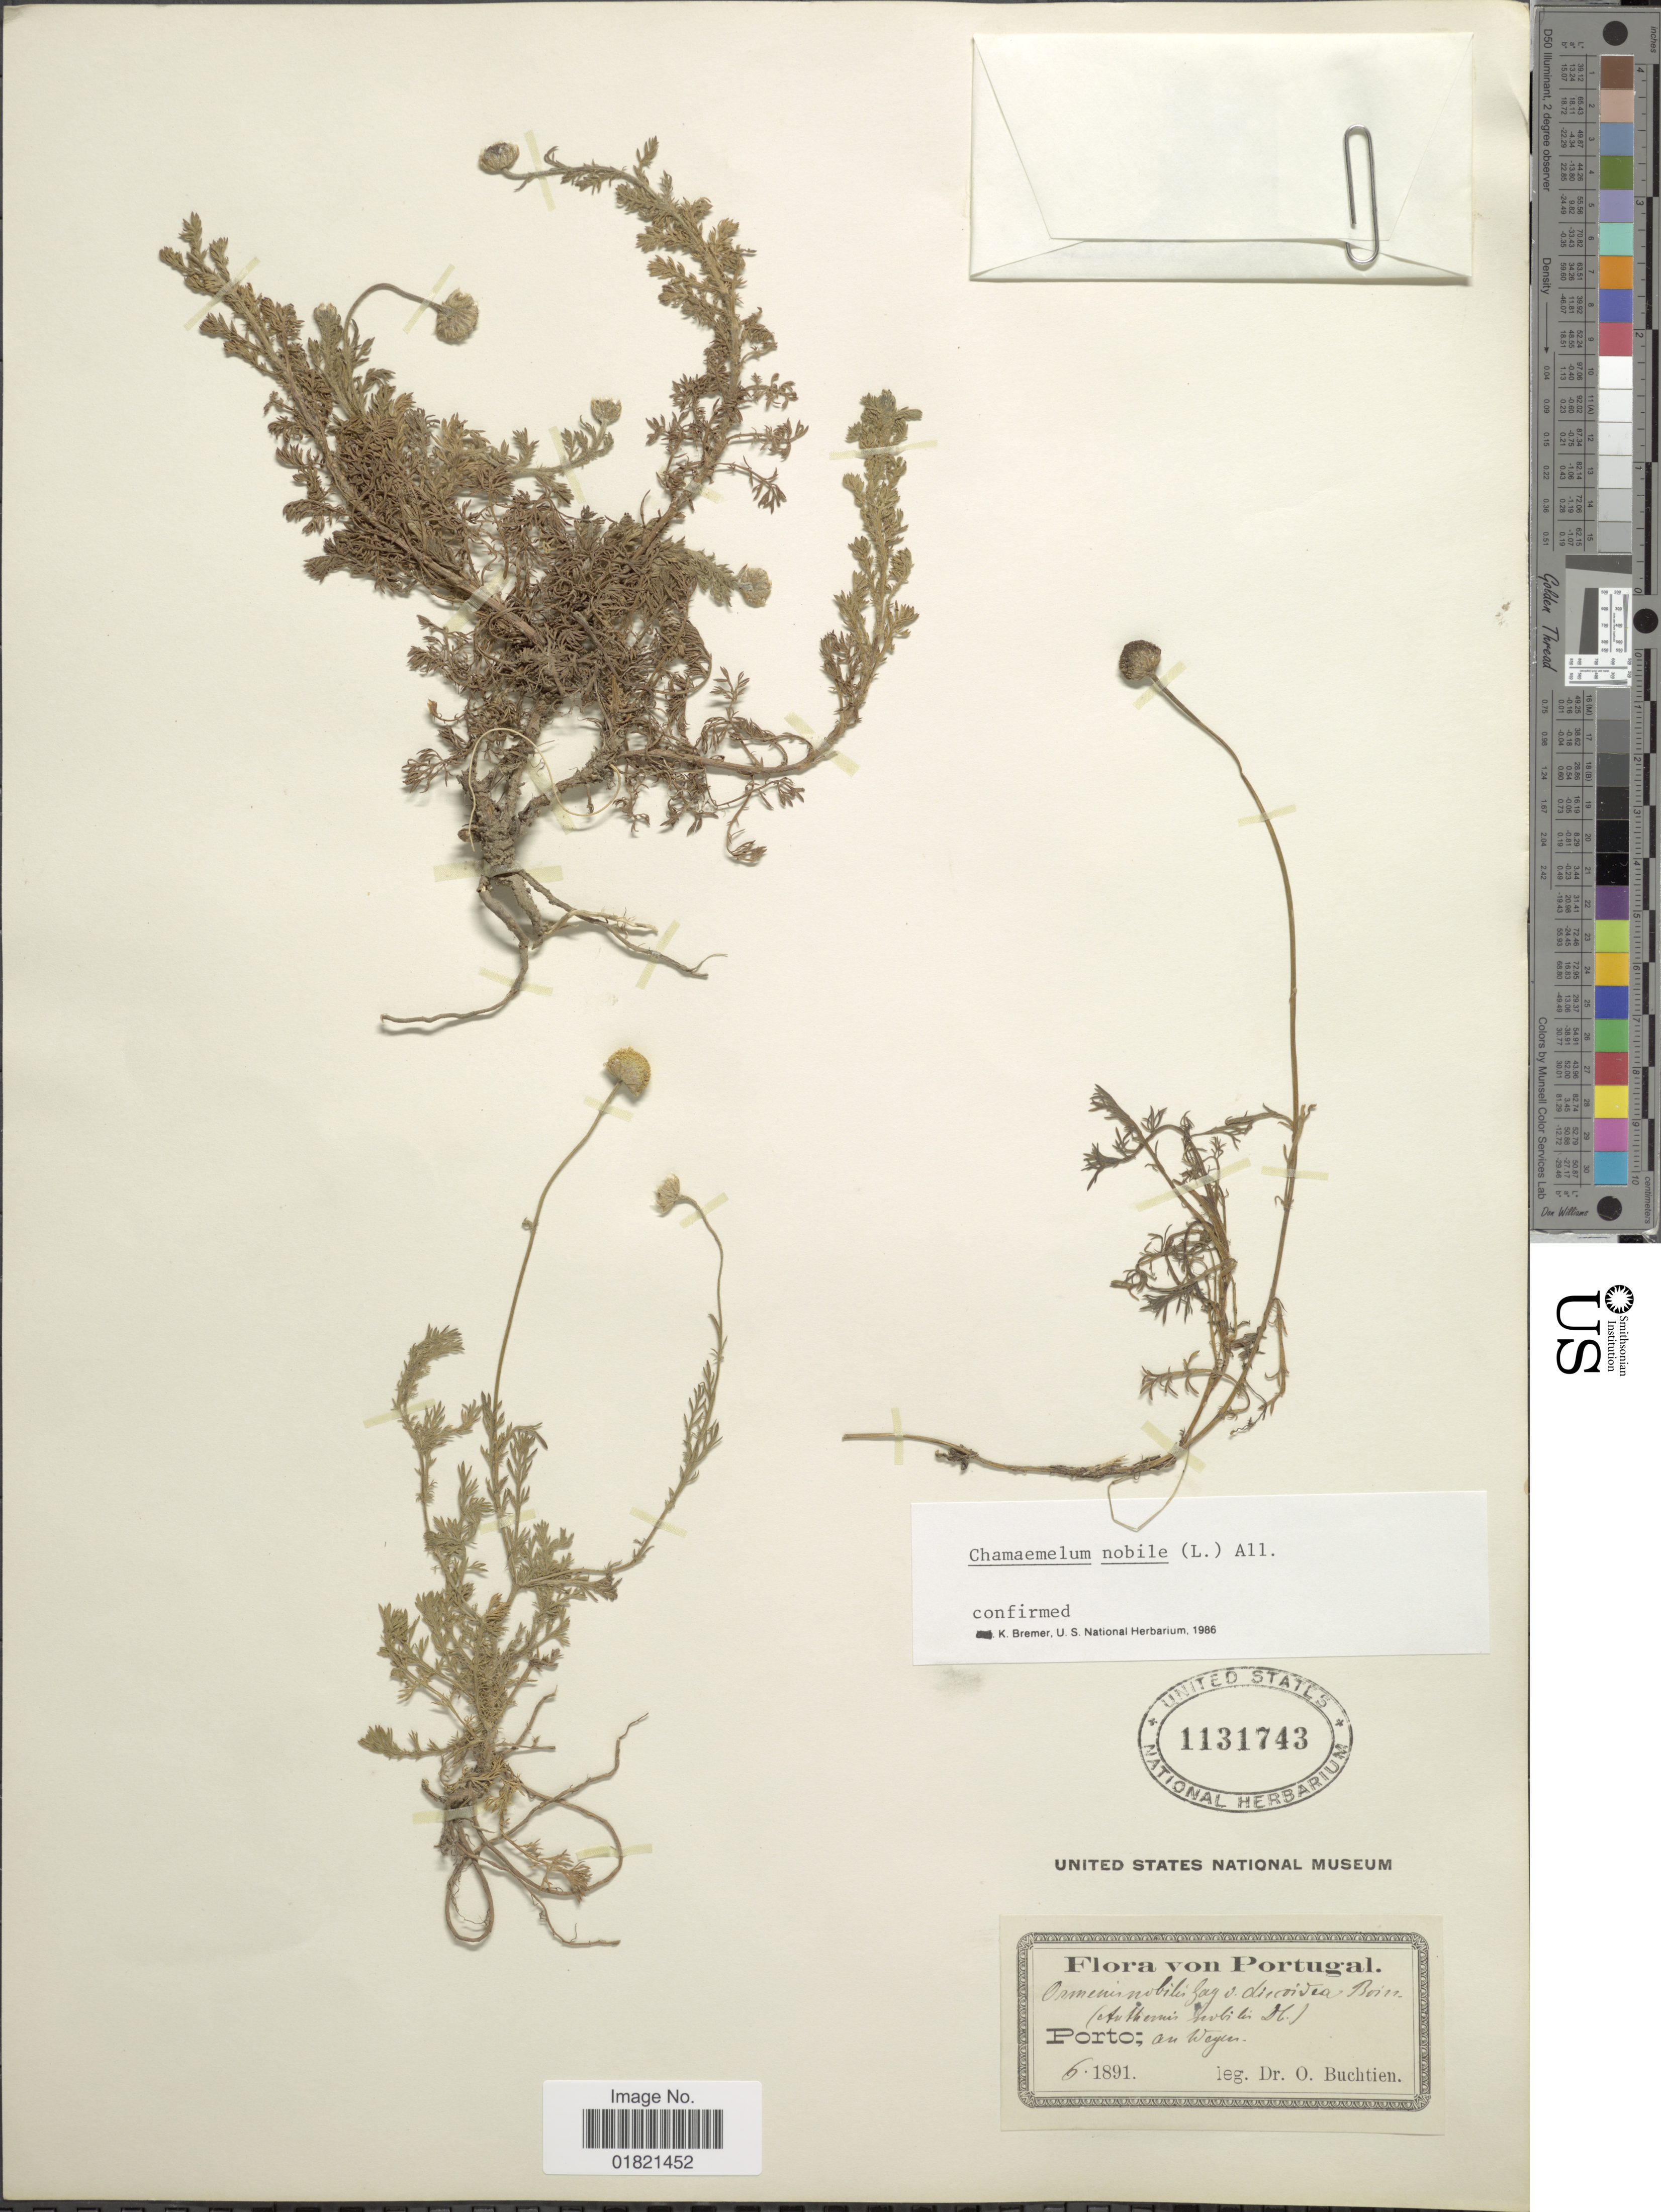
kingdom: Plantae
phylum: Tracheophyta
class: Magnoliopsida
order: Asterales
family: Asteraceae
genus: Chamaemelum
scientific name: Chamaemelum nobile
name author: (L.) All.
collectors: O. Buchtien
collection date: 1891-06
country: Portugal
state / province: Porto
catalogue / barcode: US 1131743